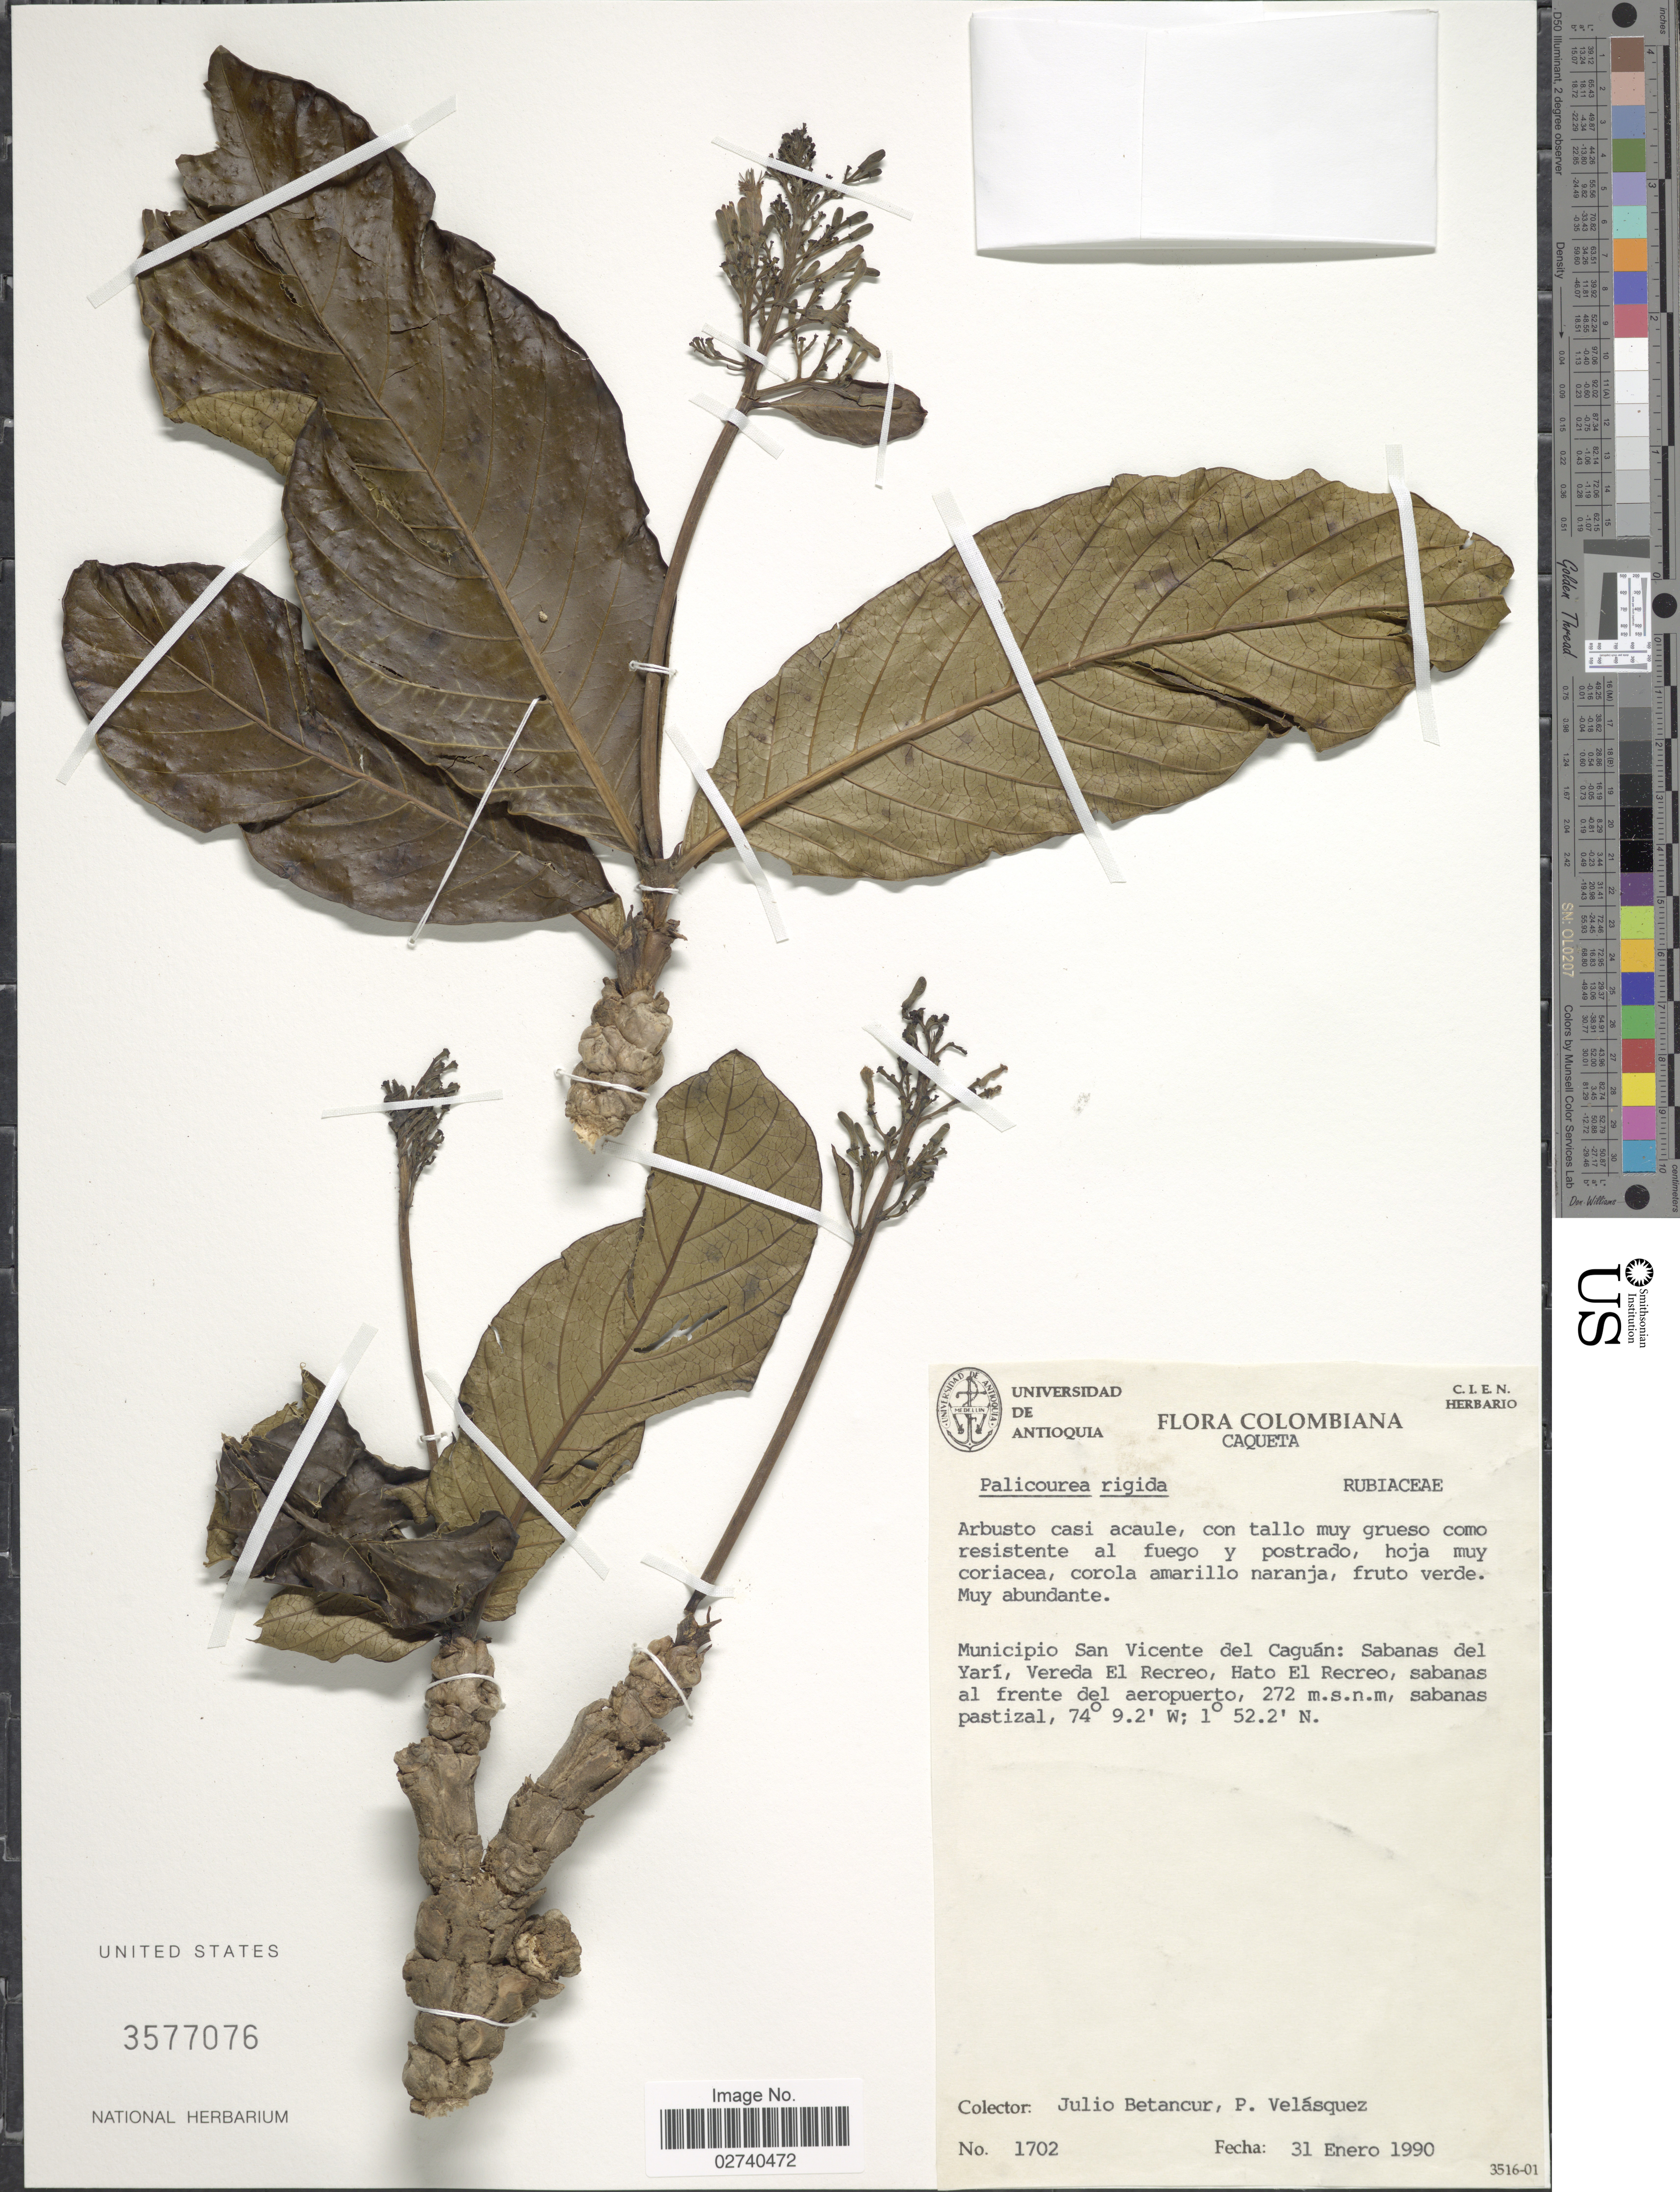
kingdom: Plantae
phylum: Tracheophyta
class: Magnoliopsida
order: Gentianales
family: Rubiaceae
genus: Palicourea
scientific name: Palicourea rigida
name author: Kunth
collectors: J. Betancur & P. Velasquez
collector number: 1702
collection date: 1990-01-31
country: Colombia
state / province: Caquetá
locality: Municipio San Vicente del Caguan: Sabanas del Yari, Vereda El Recreo, Hato El Recreo, sabanas al frente del aeropuerto.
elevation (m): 272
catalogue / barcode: US 3577076